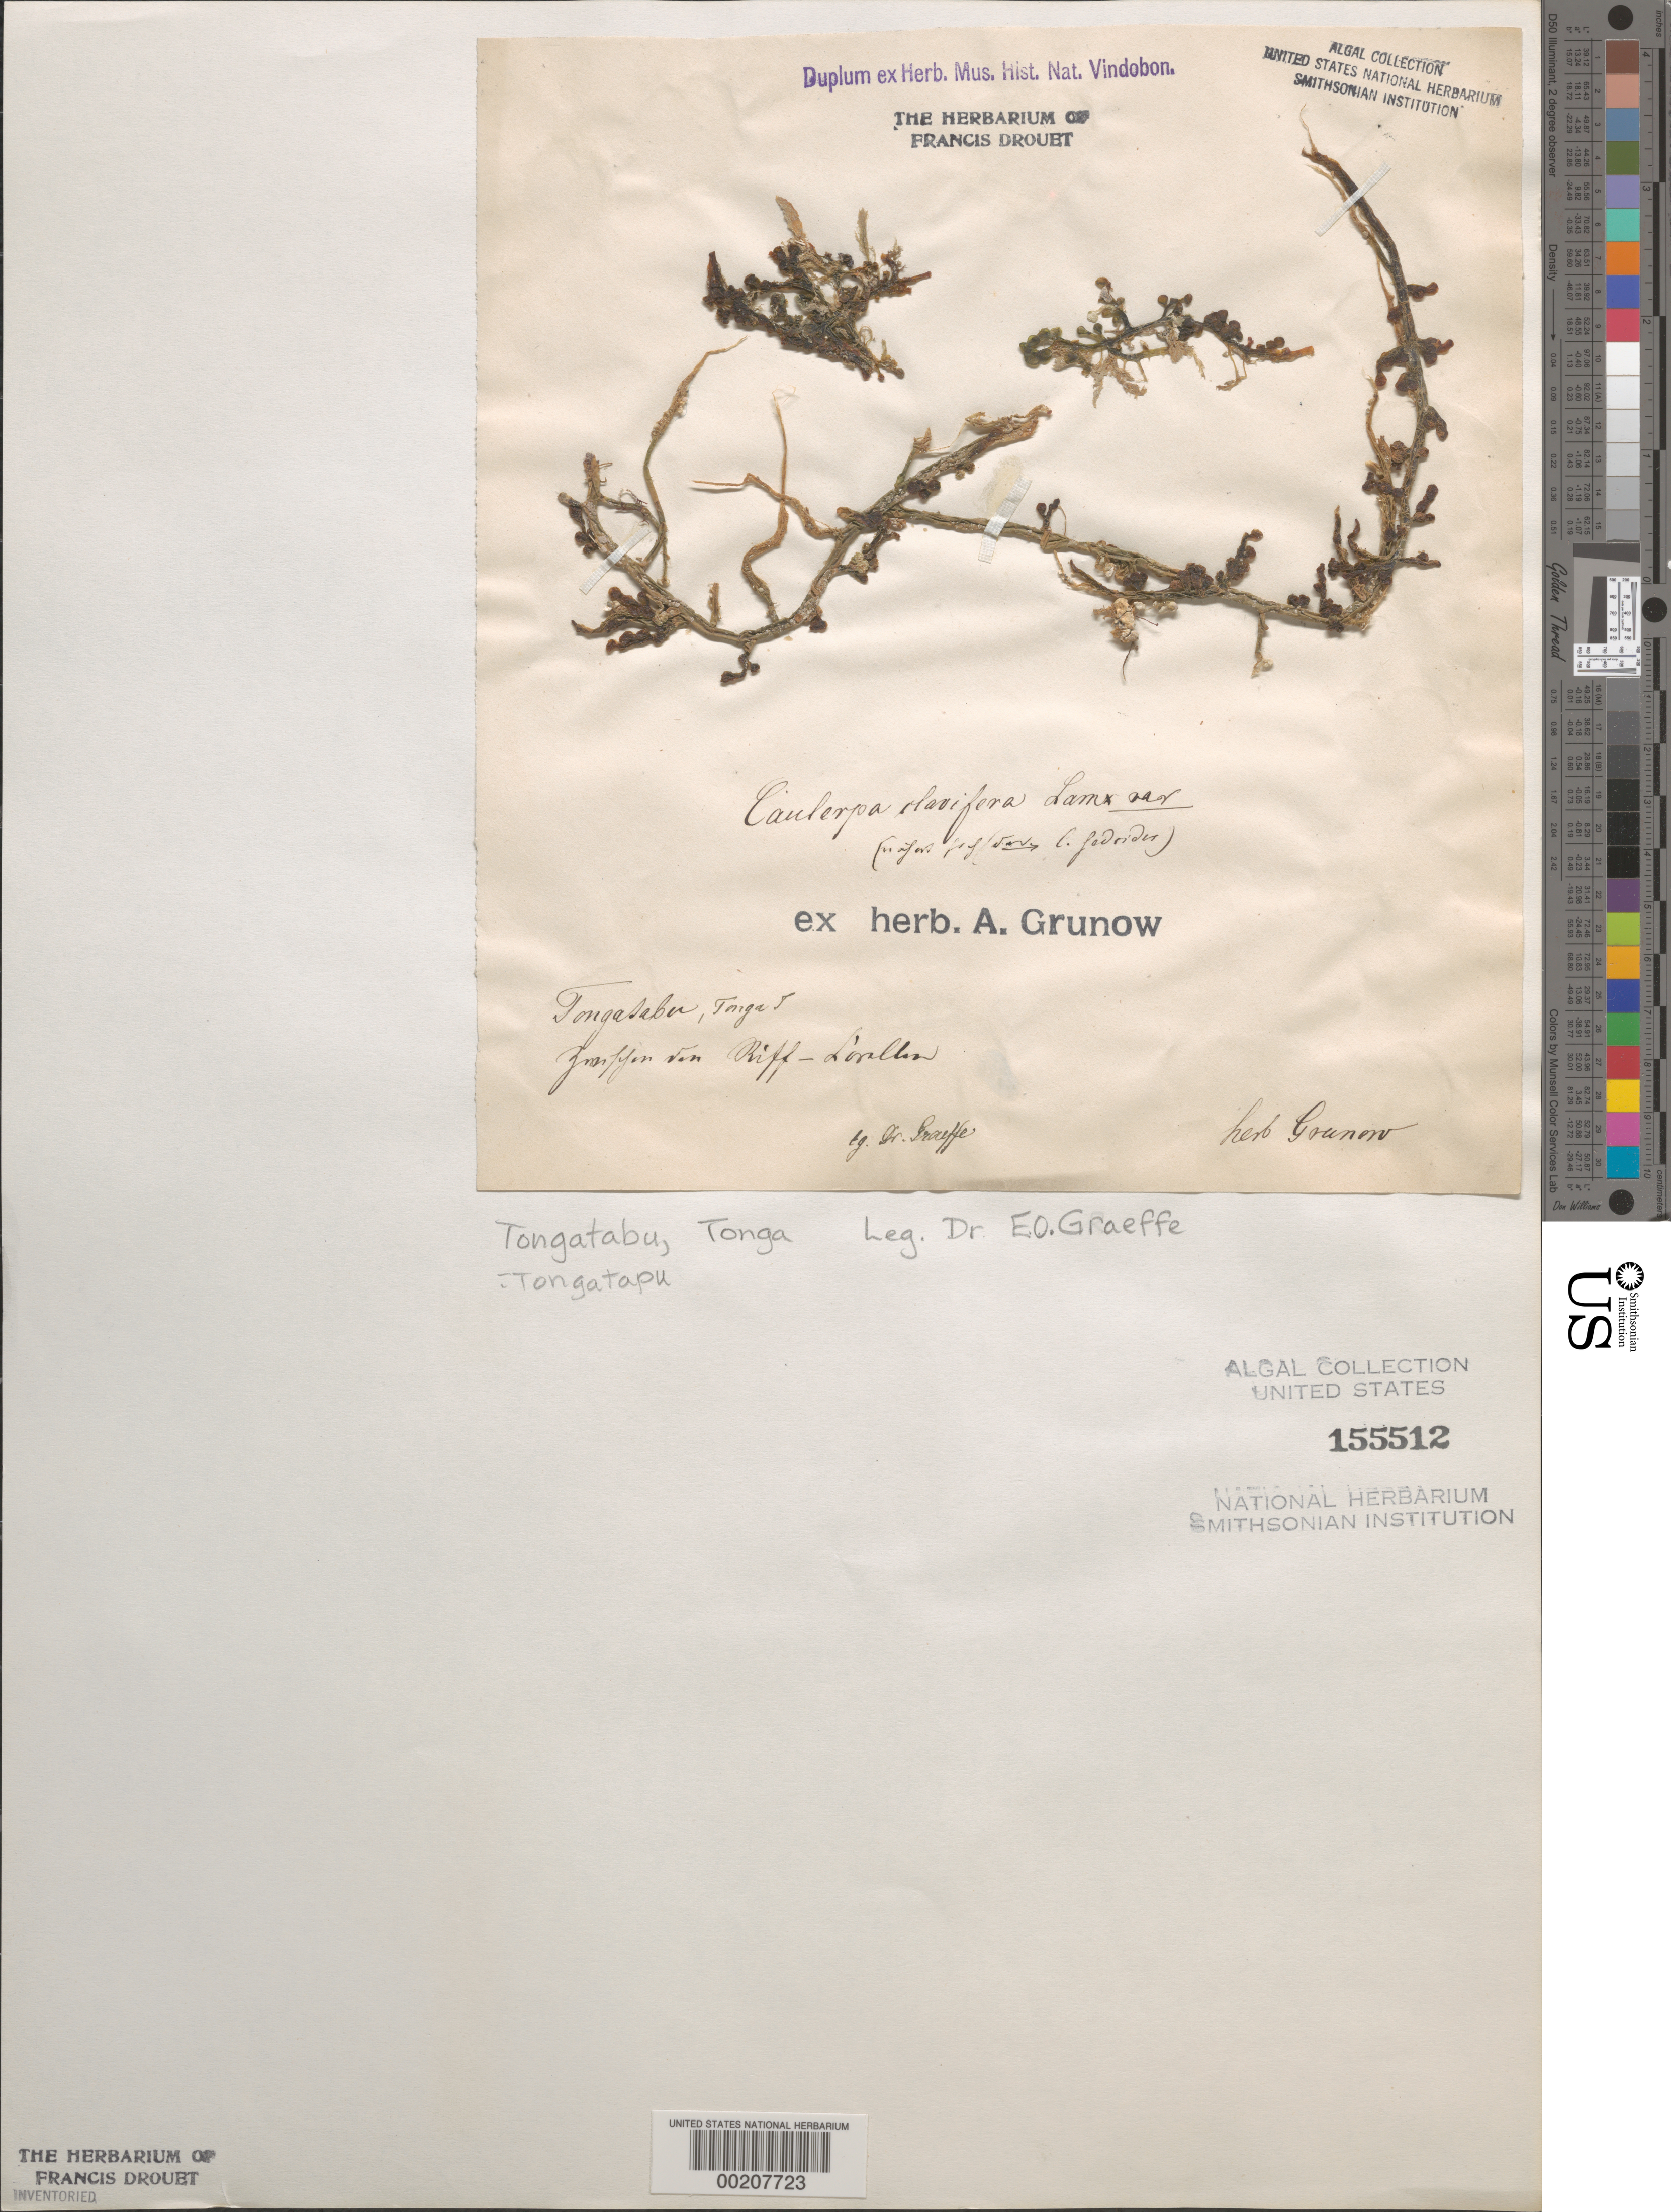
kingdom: Plantae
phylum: Chlorophyta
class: Ulvophyceae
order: Bryopsidales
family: Caulerpaceae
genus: Caulerpa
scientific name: Caulerpa racemosa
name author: (Forssk.) J. Agardh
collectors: E. Graeffe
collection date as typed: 18--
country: Tonga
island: Tongatapu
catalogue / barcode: US 155512